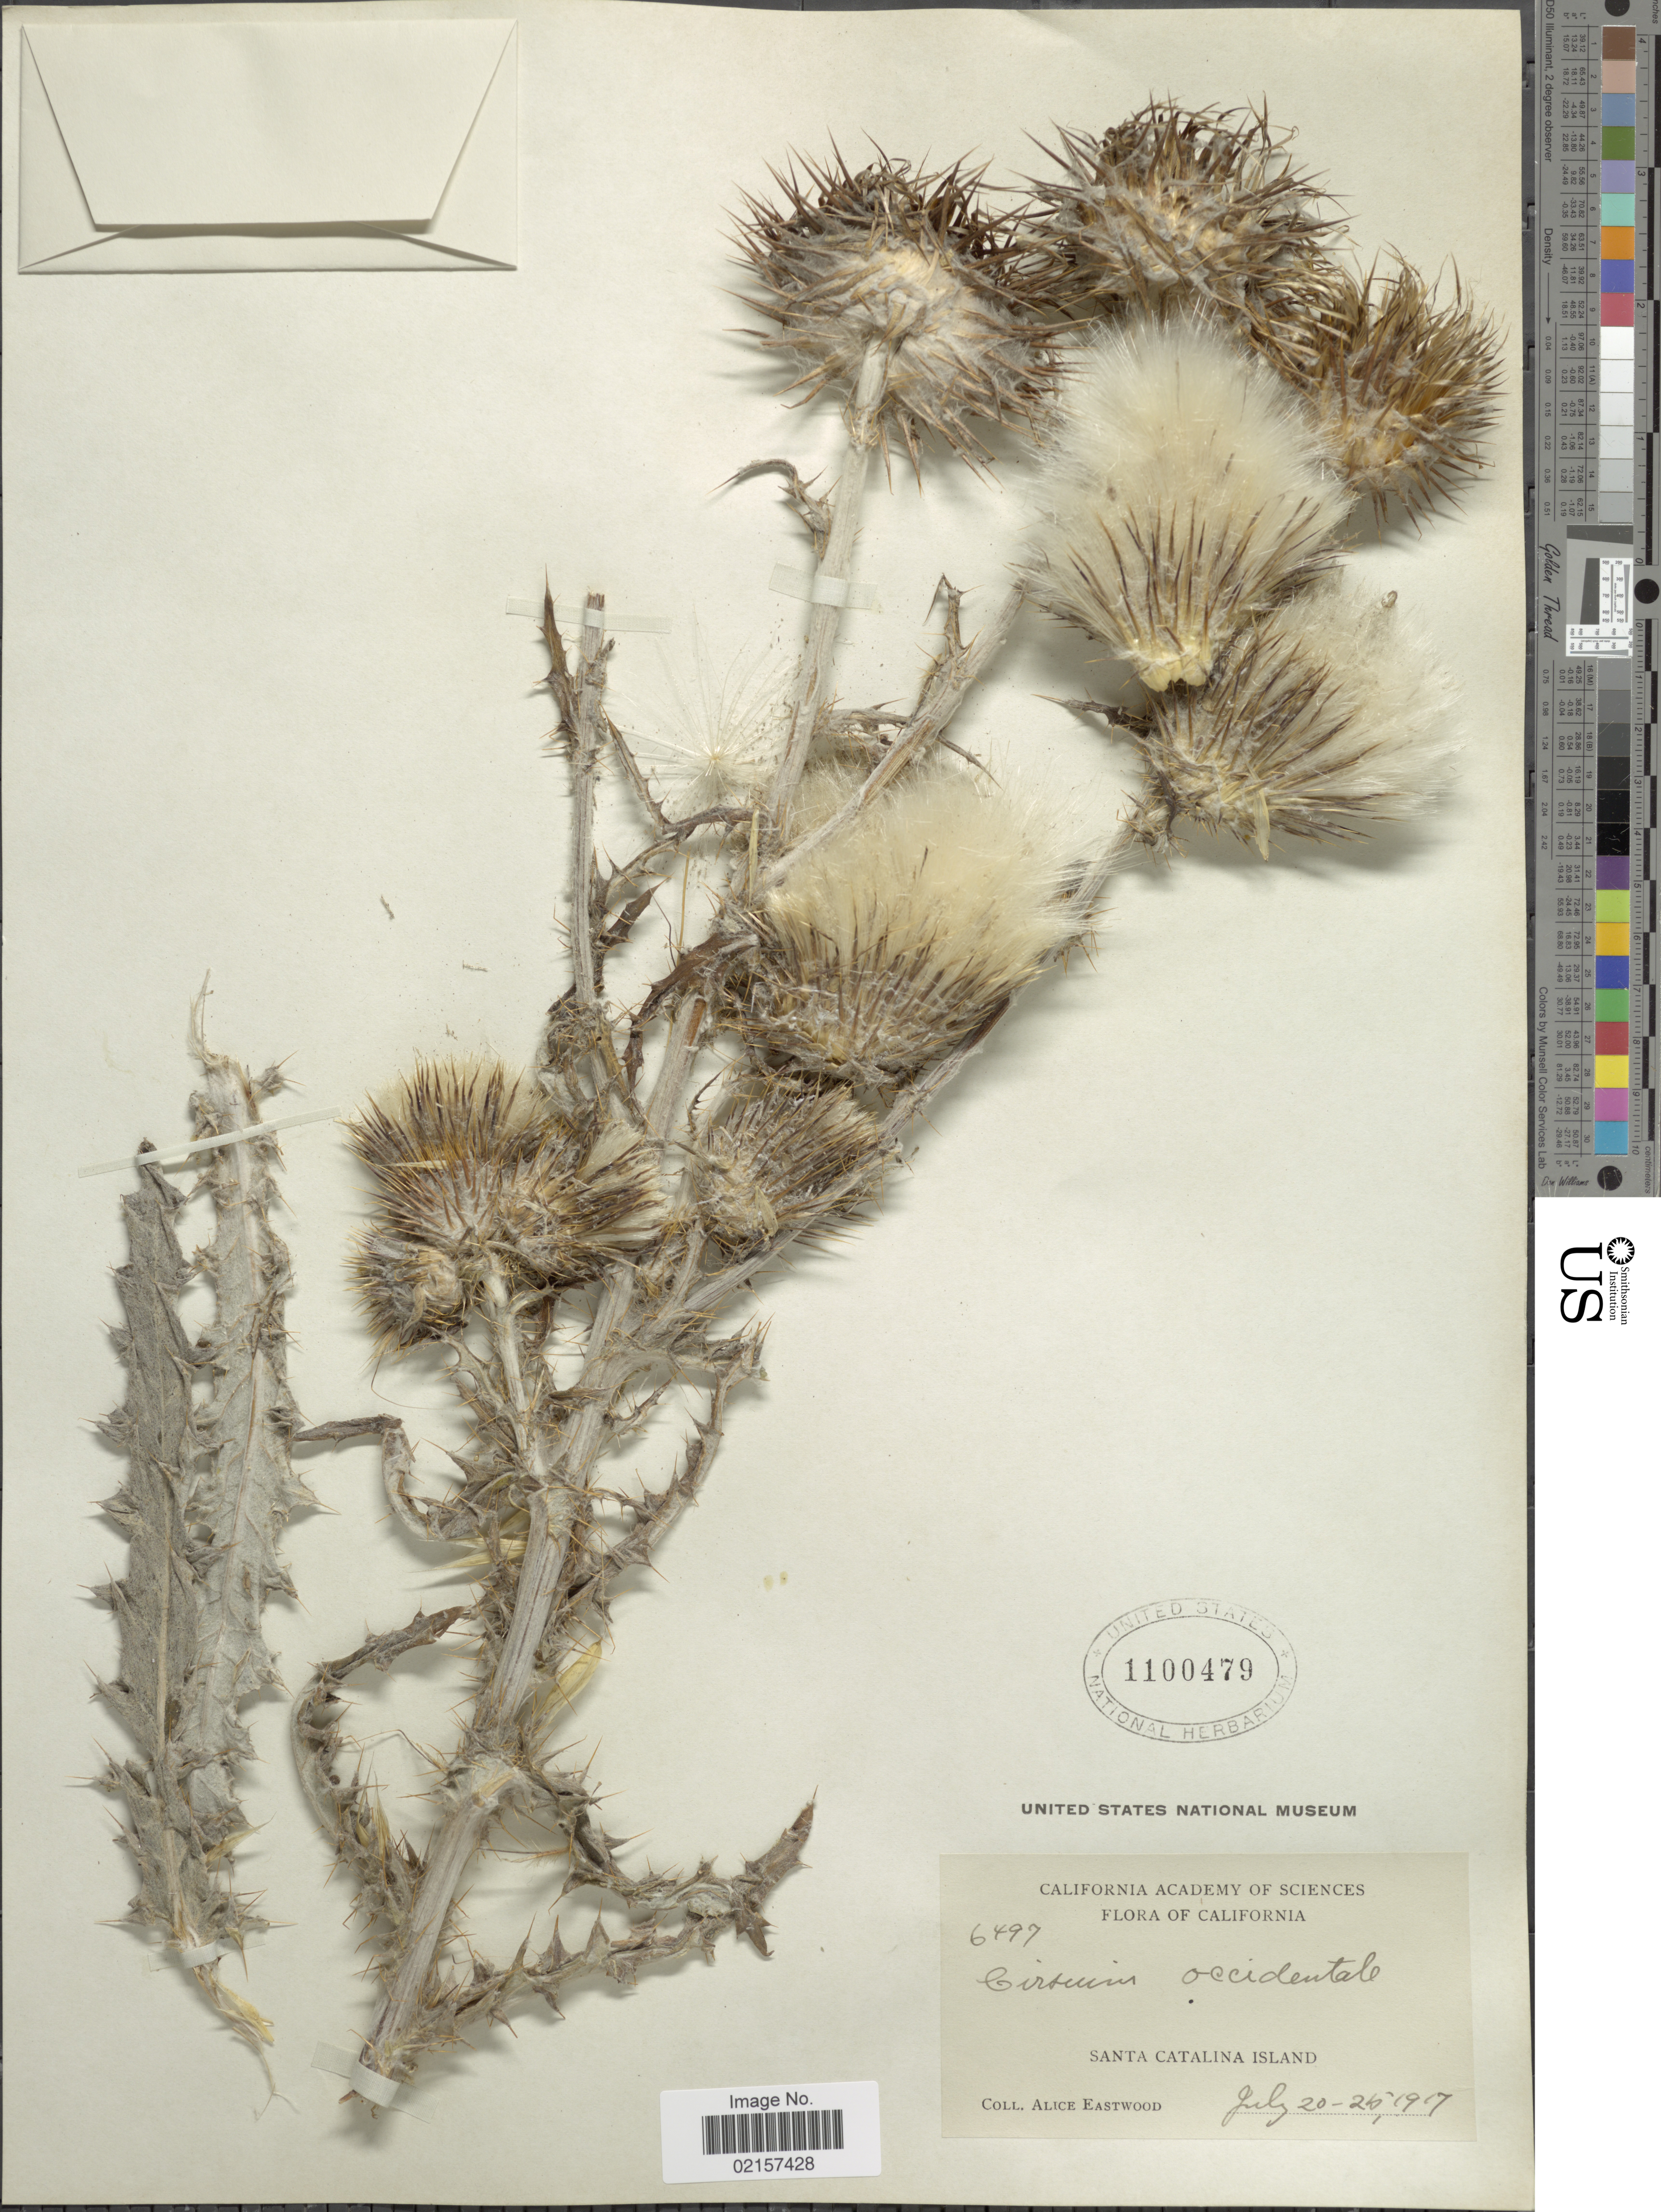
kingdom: Plantae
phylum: Tracheophyta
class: Magnoliopsida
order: Asterales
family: Asteraceae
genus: Cirsium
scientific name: Cirsium occidentale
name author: (Nutt.) Jeps.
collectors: A. Eastwood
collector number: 6497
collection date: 1917-07-20/1917-07-25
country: United States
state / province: California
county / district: Los Angeles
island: Santa Catalina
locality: Santa Catalina Island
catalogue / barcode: US 1100479